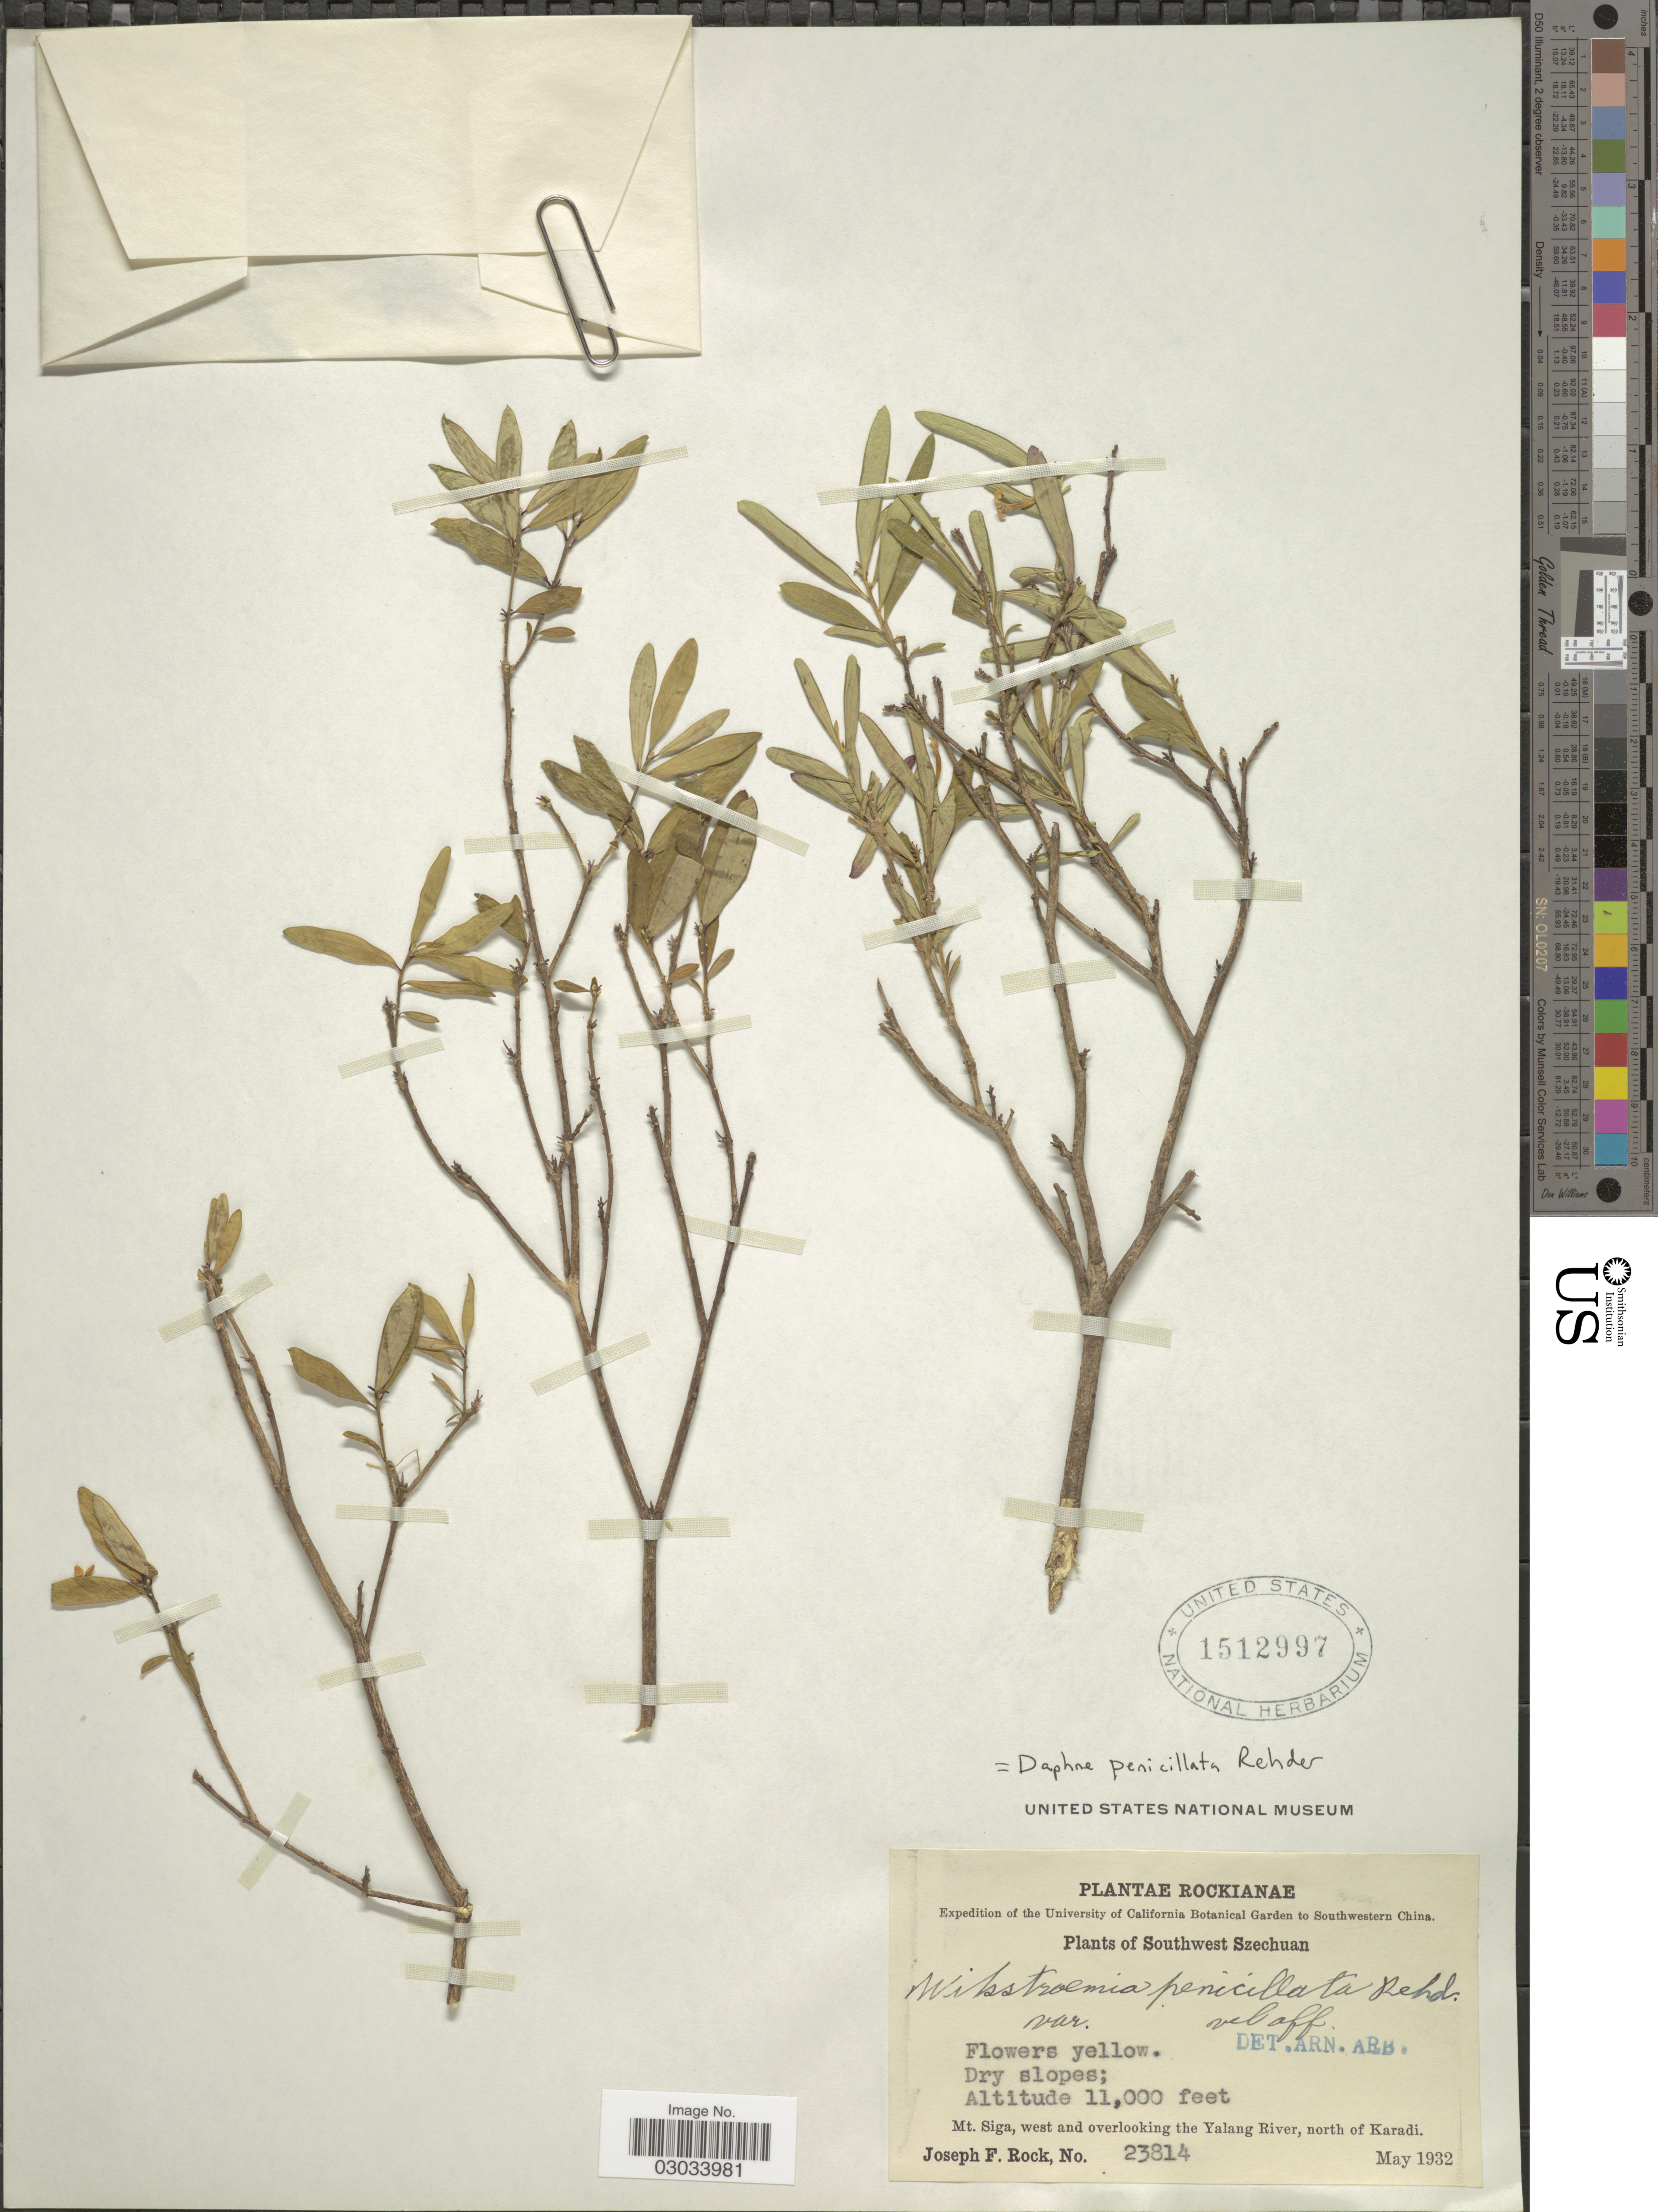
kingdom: Plantae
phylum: Tracheophyta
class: Magnoliopsida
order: Malvales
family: Thymelaeaceae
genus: Daphne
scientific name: Daphne penicillata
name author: Rehder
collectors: J. F. Rock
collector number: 23814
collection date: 1932-05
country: China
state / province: Sichuan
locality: Southwest Szechuan. Mt. Siga, west and overlooking the Yalang River, north of Karadi.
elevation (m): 3353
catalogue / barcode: US 1512997